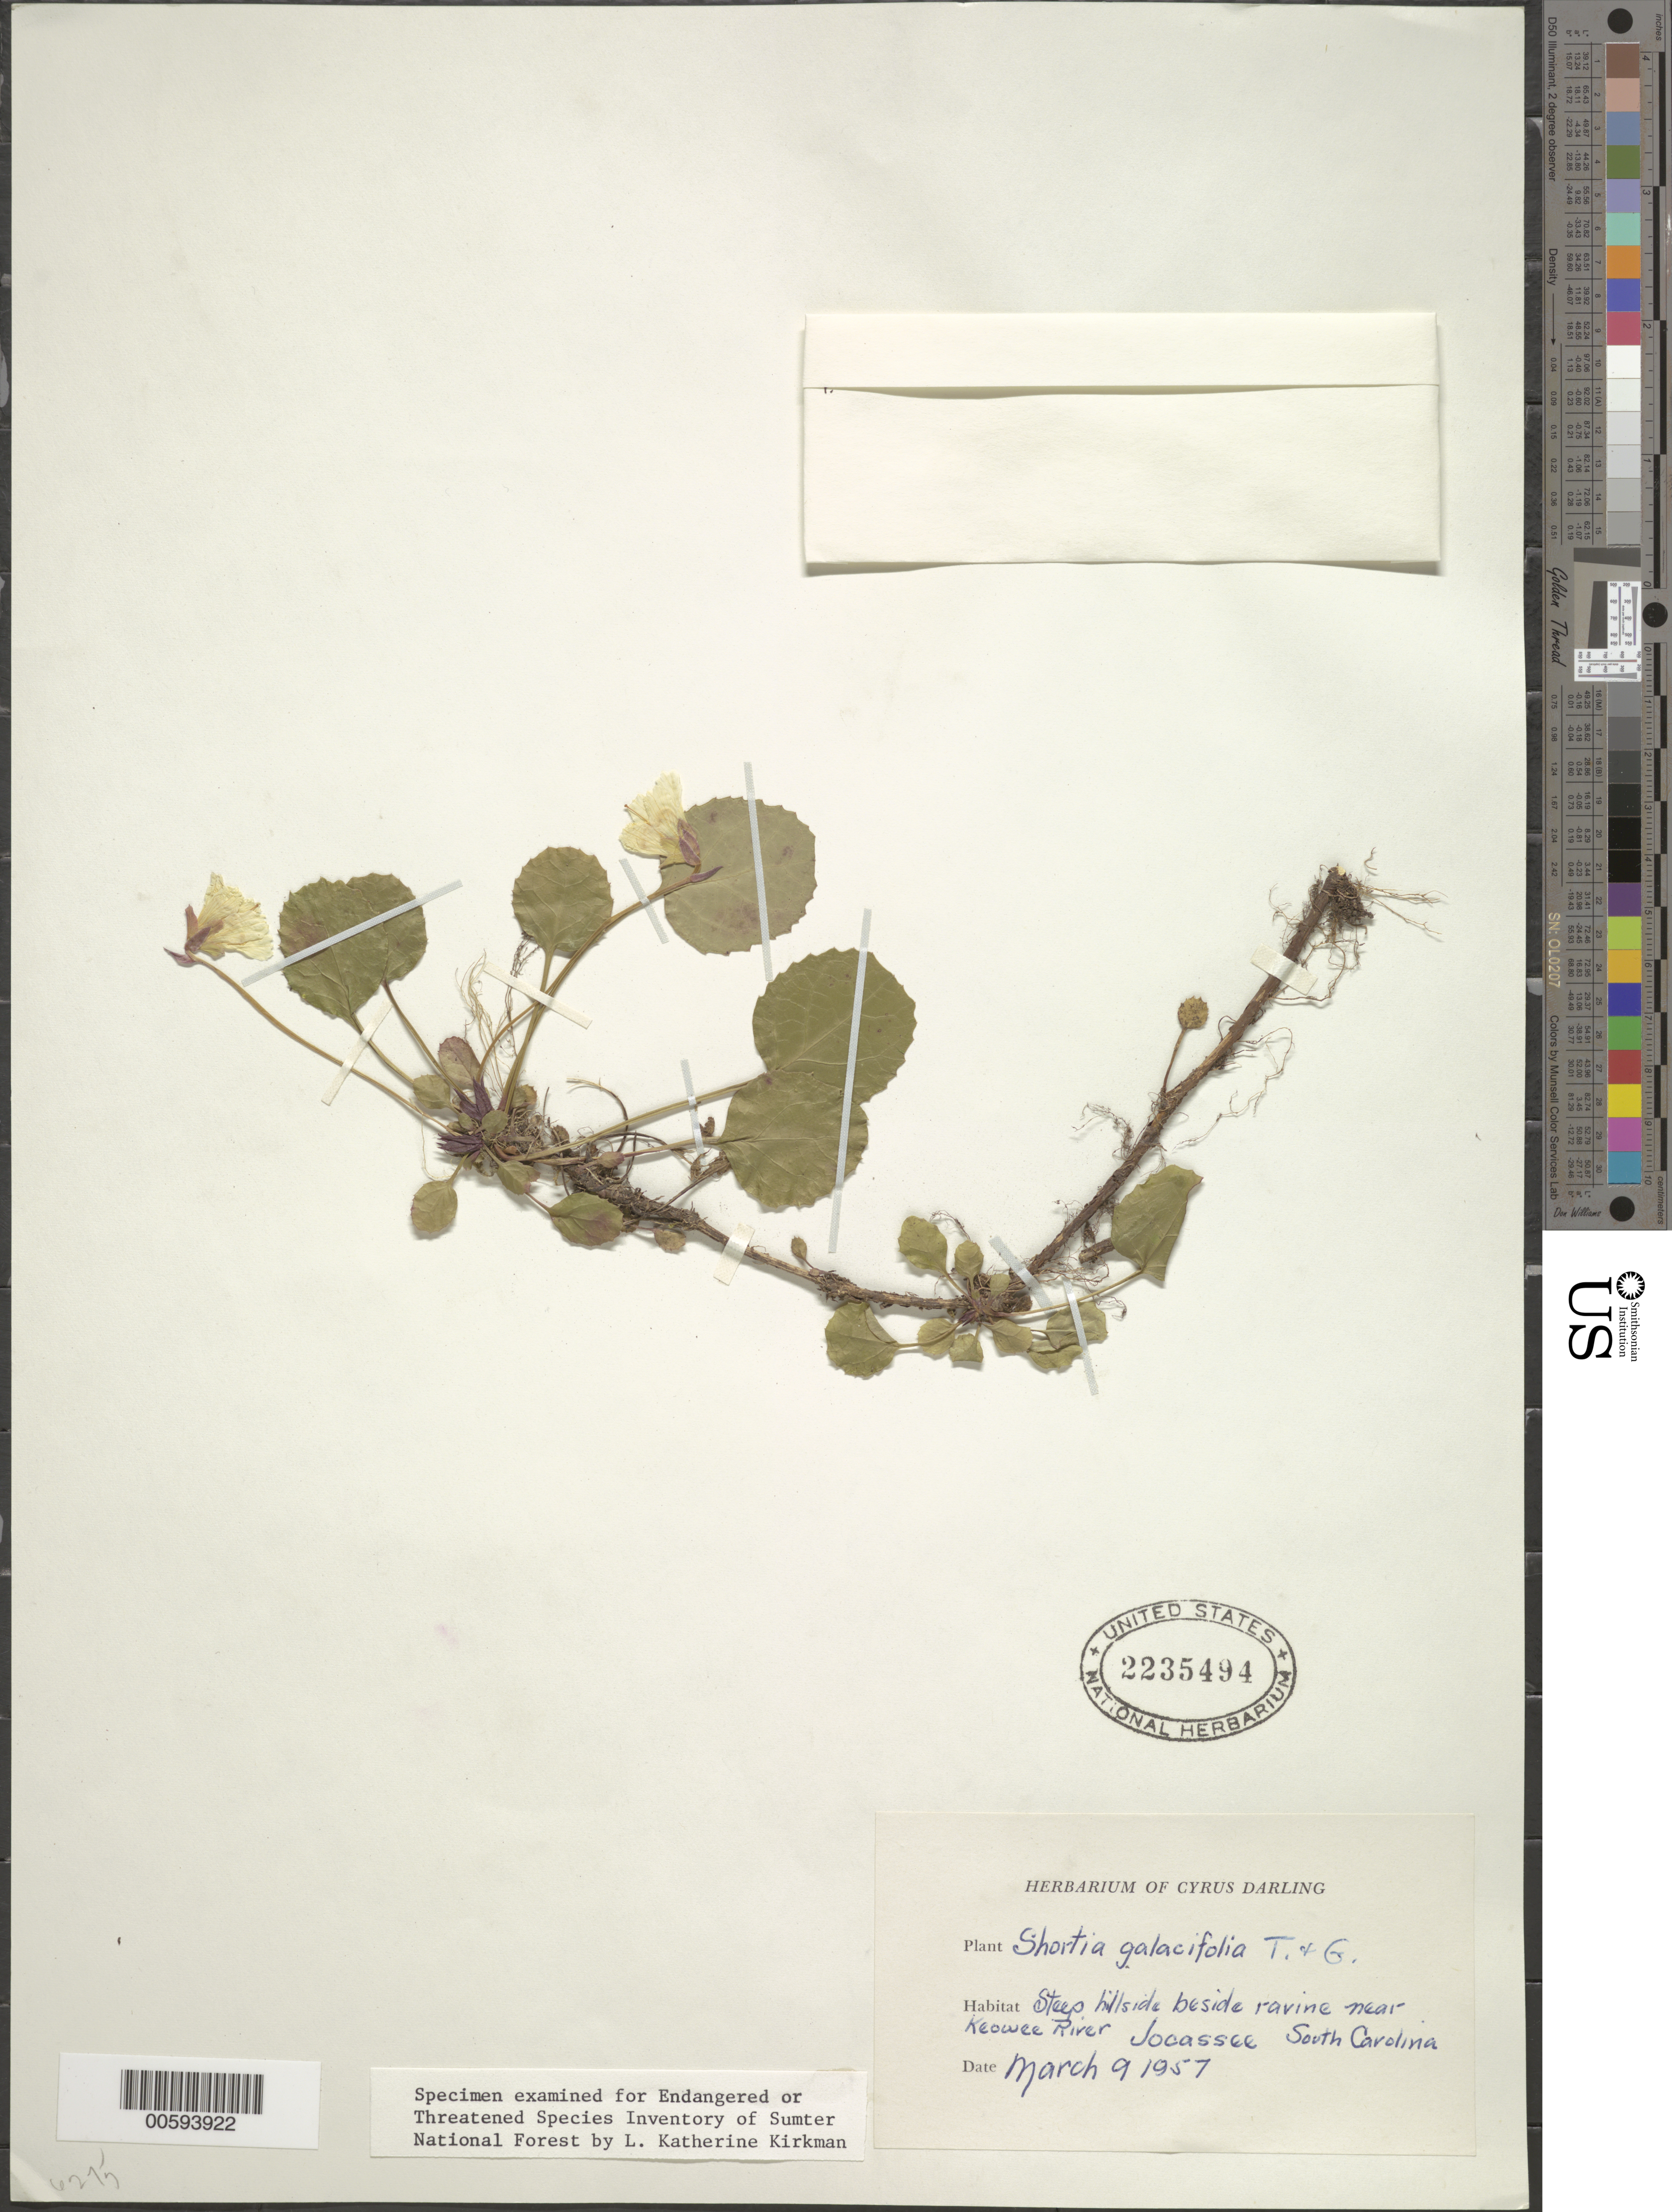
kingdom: Plantae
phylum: Tracheophyta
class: Magnoliopsida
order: Ericales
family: Diapensiaceae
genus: Shortia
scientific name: Shortia galacifolia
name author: Torr. & A. Gray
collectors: C. Darling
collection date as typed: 09 Mar 1957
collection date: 1957-03-09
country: United States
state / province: South Carolina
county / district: Oconee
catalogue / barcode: US 2235494